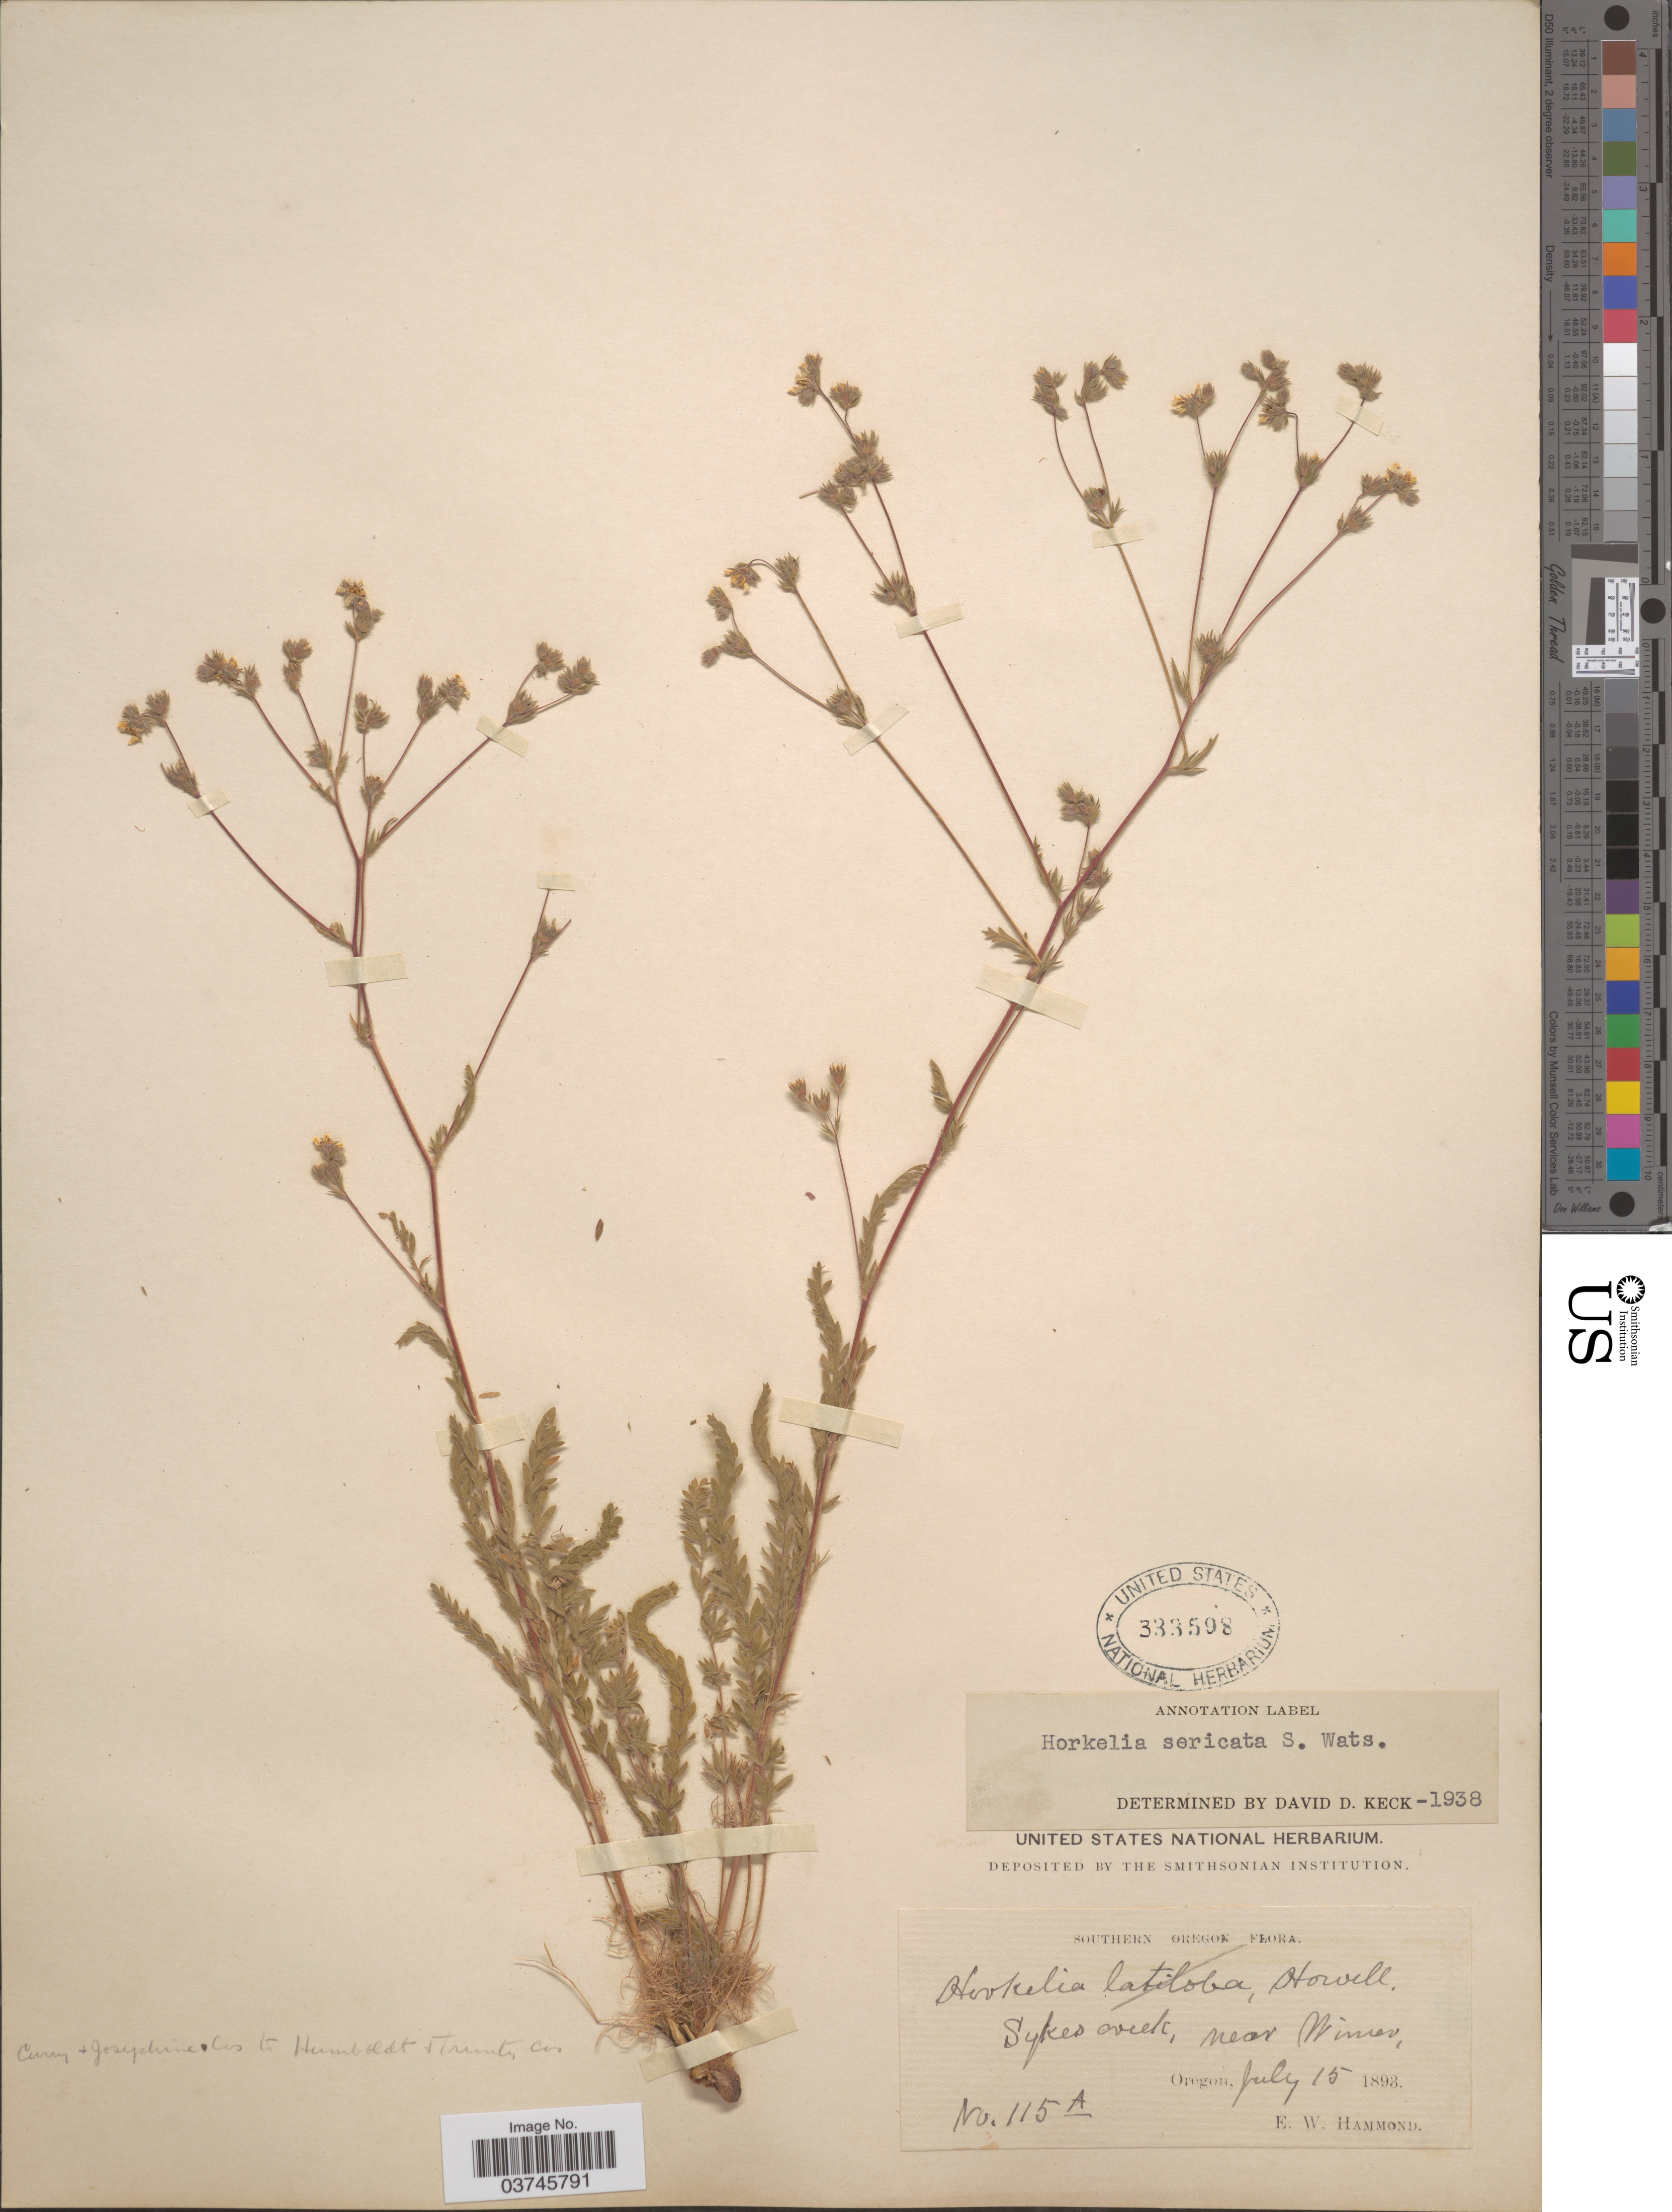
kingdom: Plantae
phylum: Tracheophyta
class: Magnoliopsida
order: Rosales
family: Rosaceae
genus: Potentilla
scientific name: Potentilla sericata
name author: (S. Watson) Greene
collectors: E. Hammond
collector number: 115A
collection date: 1893-07-15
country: United States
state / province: Oregon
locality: Southern Oregon. Sykes creek, near Wimer.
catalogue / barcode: US 333598